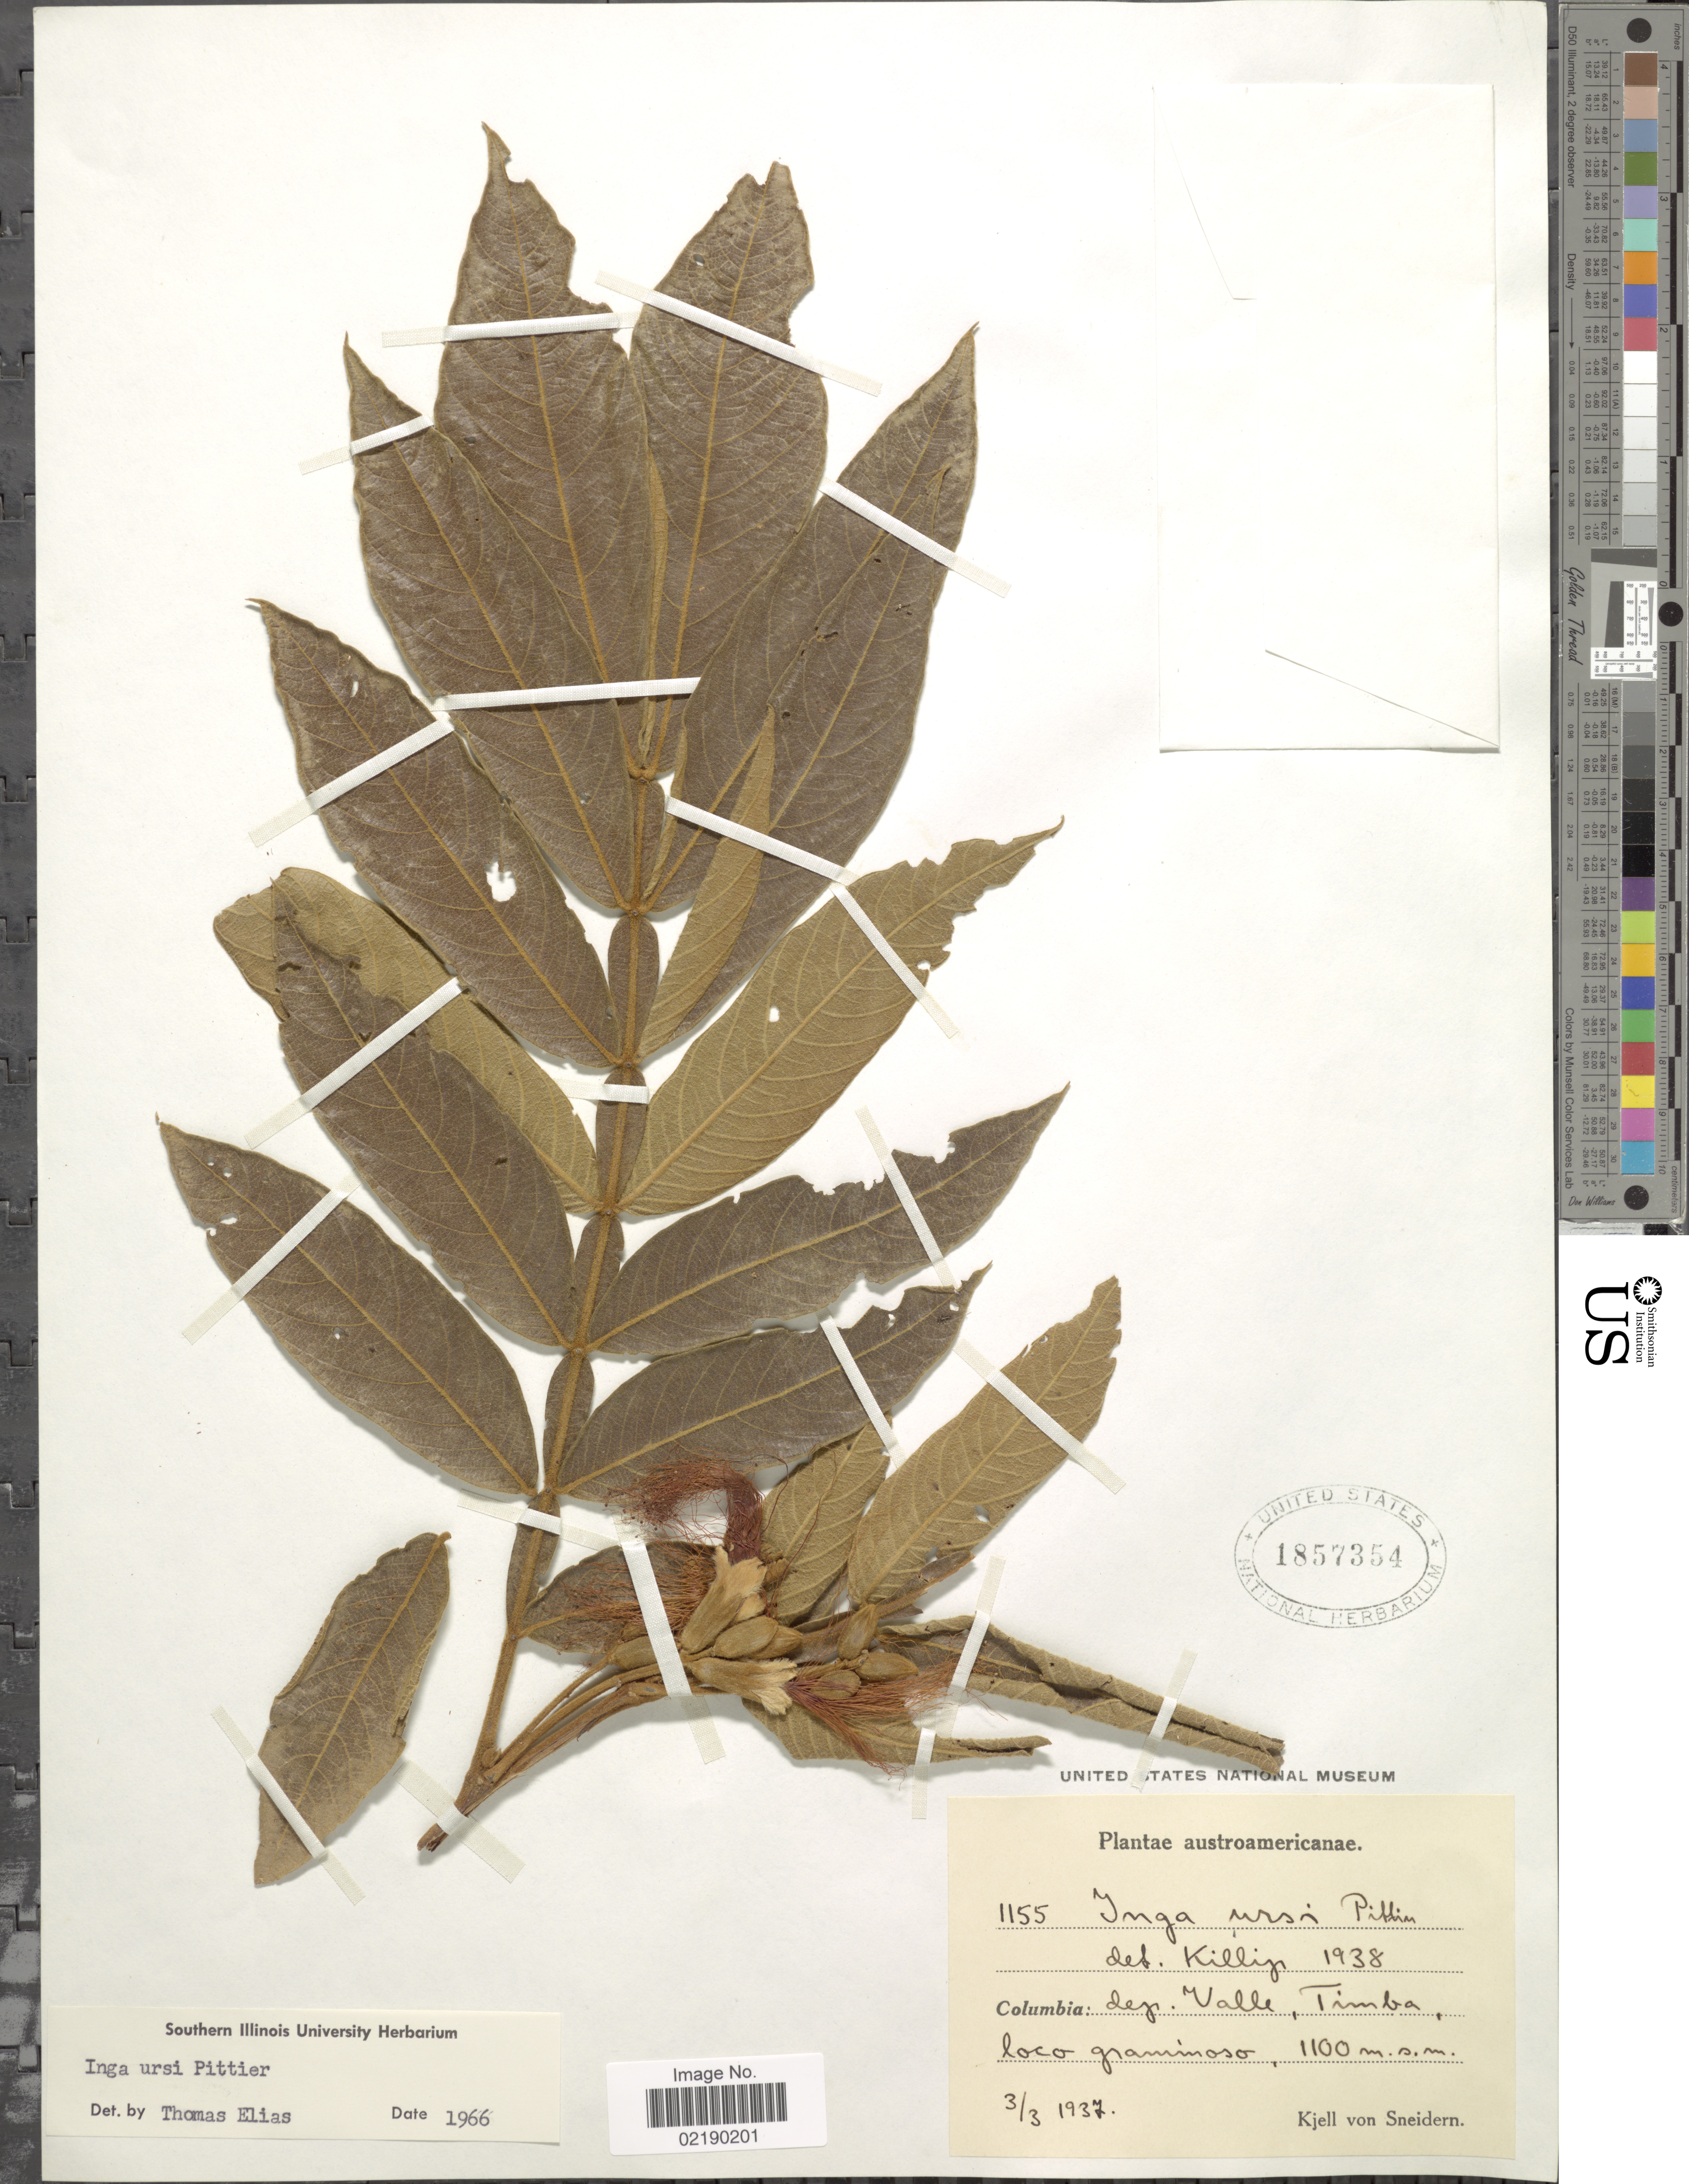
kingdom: Plantae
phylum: Tracheophyta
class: Magnoliopsida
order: Fabales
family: Fabaceae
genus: Inga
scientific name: Inga ursi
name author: Pittier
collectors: K. von Sneidern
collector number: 1155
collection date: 1937-03-03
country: Colombia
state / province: Valle del Cauca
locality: Dep. Valle, Timba loco graminoso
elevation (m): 1100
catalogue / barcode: US 1857354